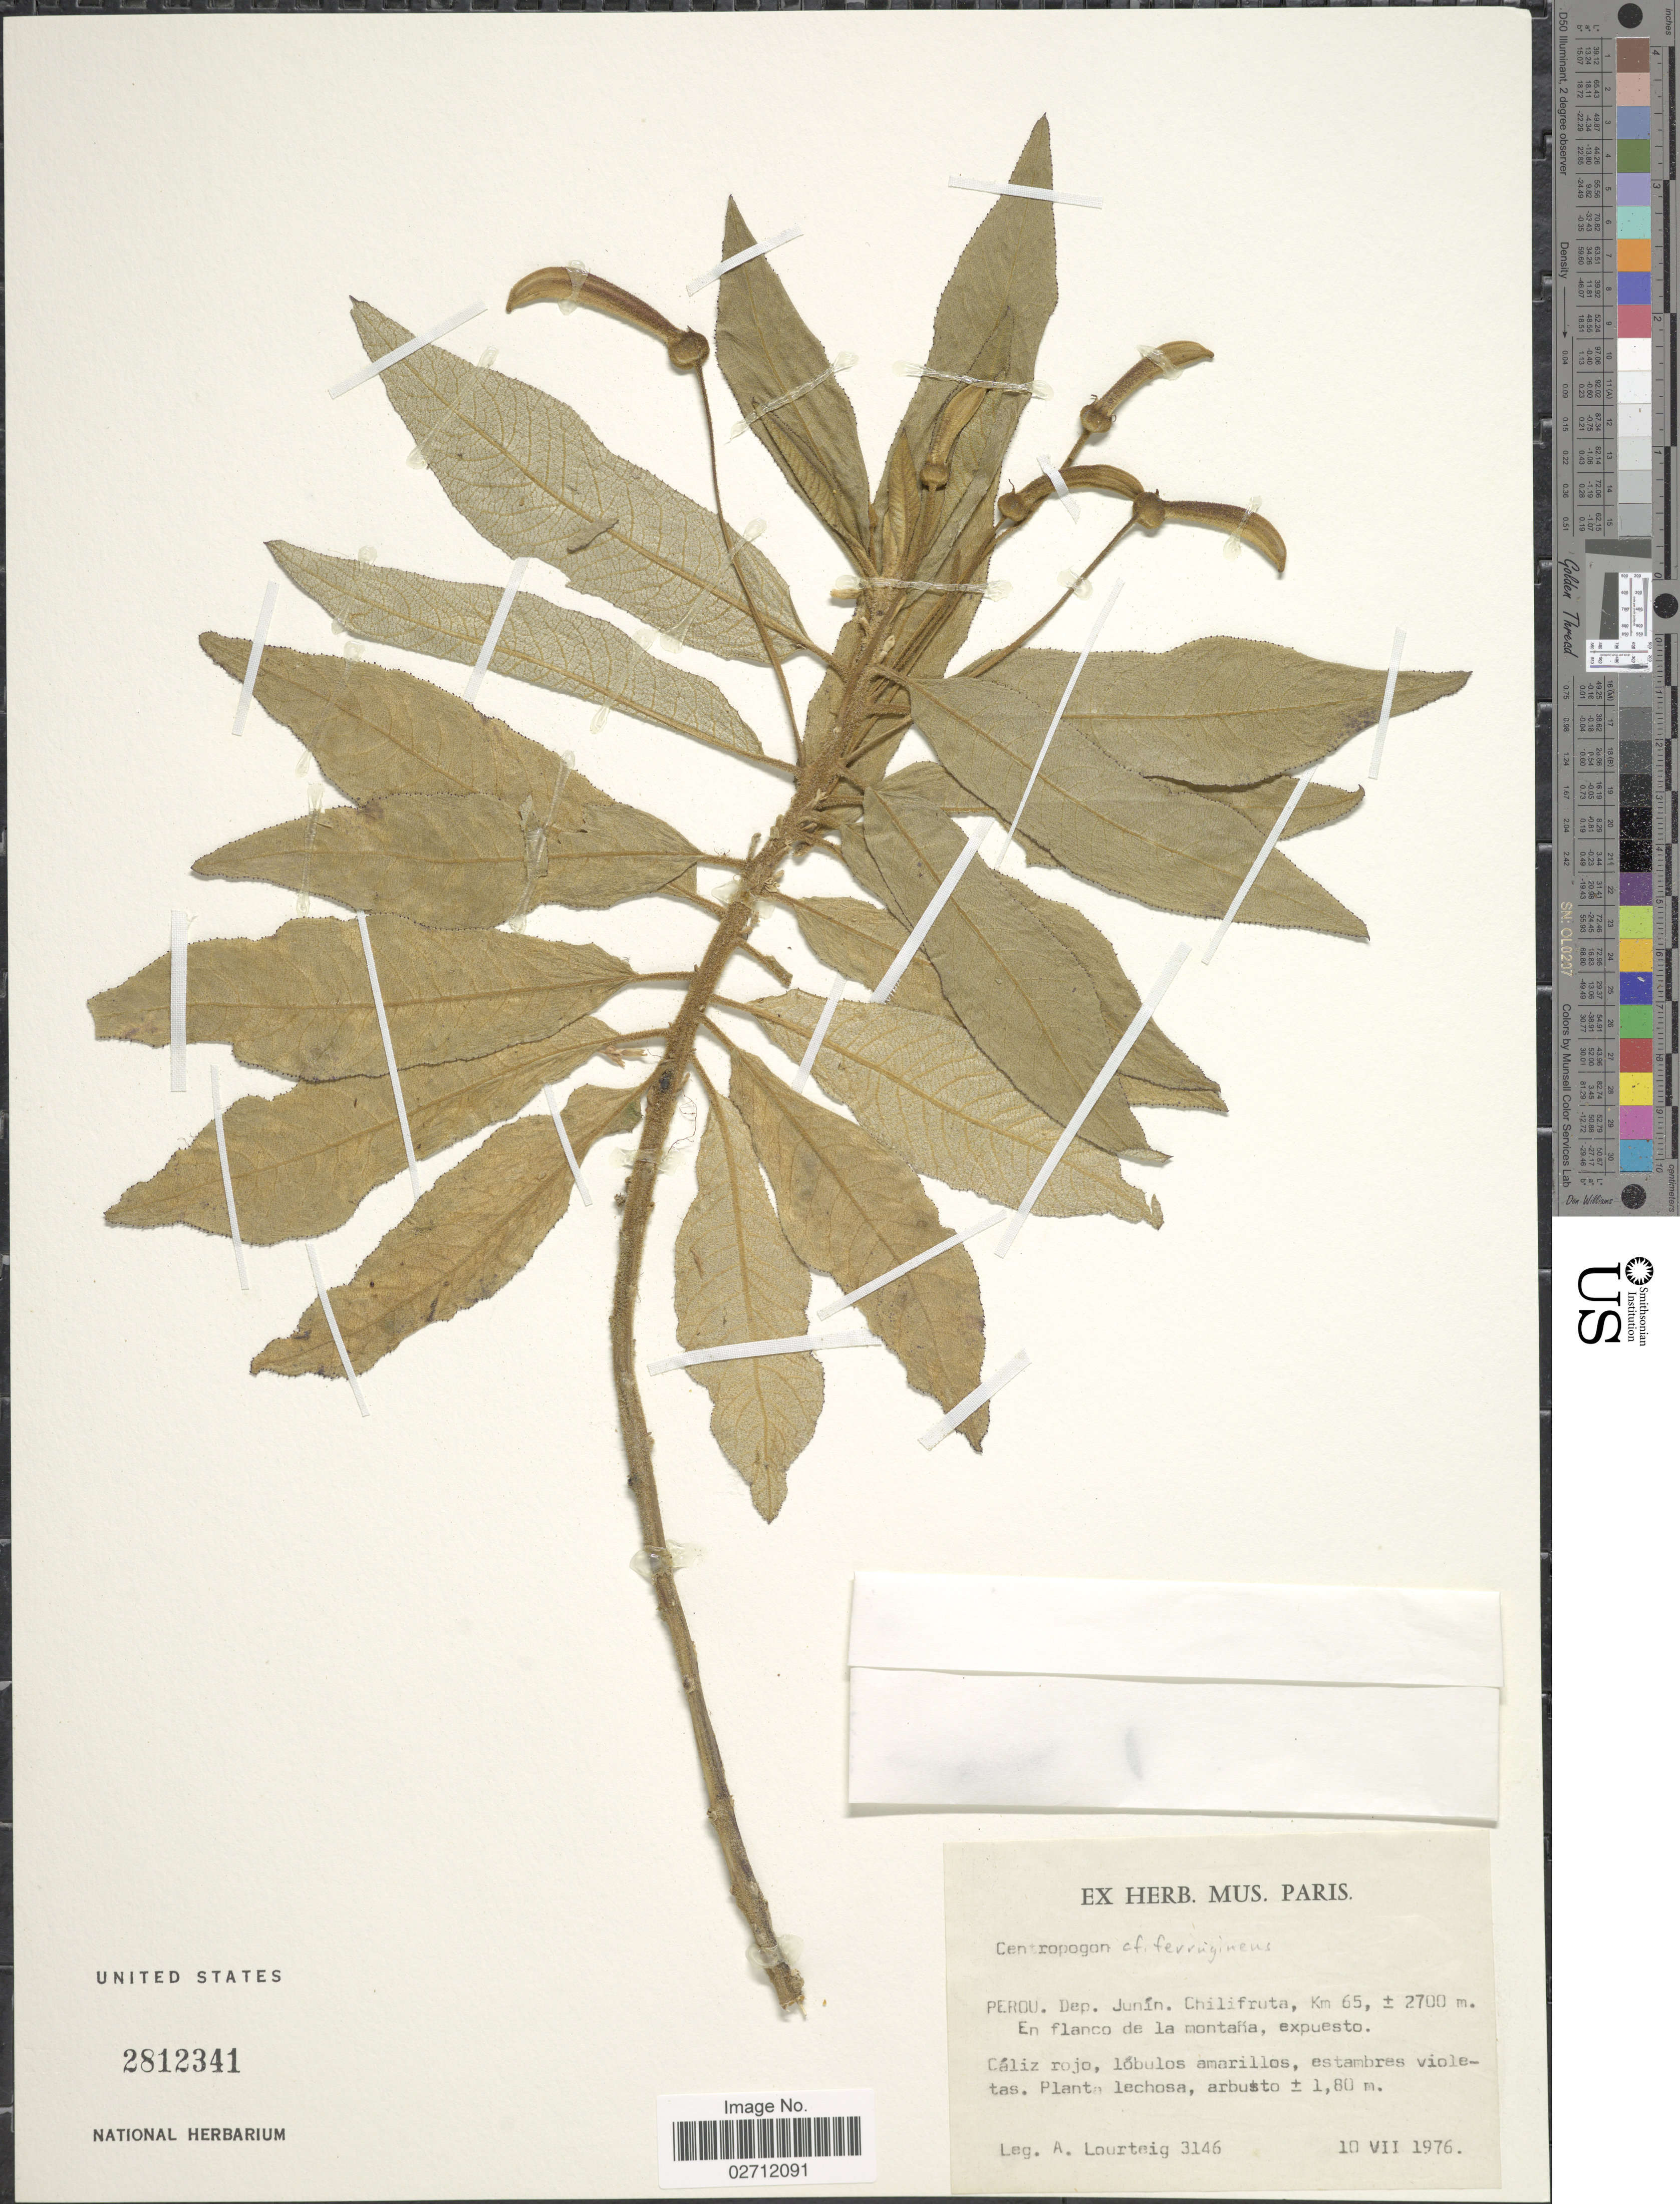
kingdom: Plantae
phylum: Tracheophyta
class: Magnoliopsida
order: Asterales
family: Campanulaceae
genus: Centropogon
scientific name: Centropogon ferrugineus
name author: (L. f.) Gleason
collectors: A. Lourteig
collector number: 3146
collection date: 1976-07-10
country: Peru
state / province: Junín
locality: Chilifruta, Km 65, en flanco de la montana, expuesto.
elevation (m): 2700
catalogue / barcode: US 2812341